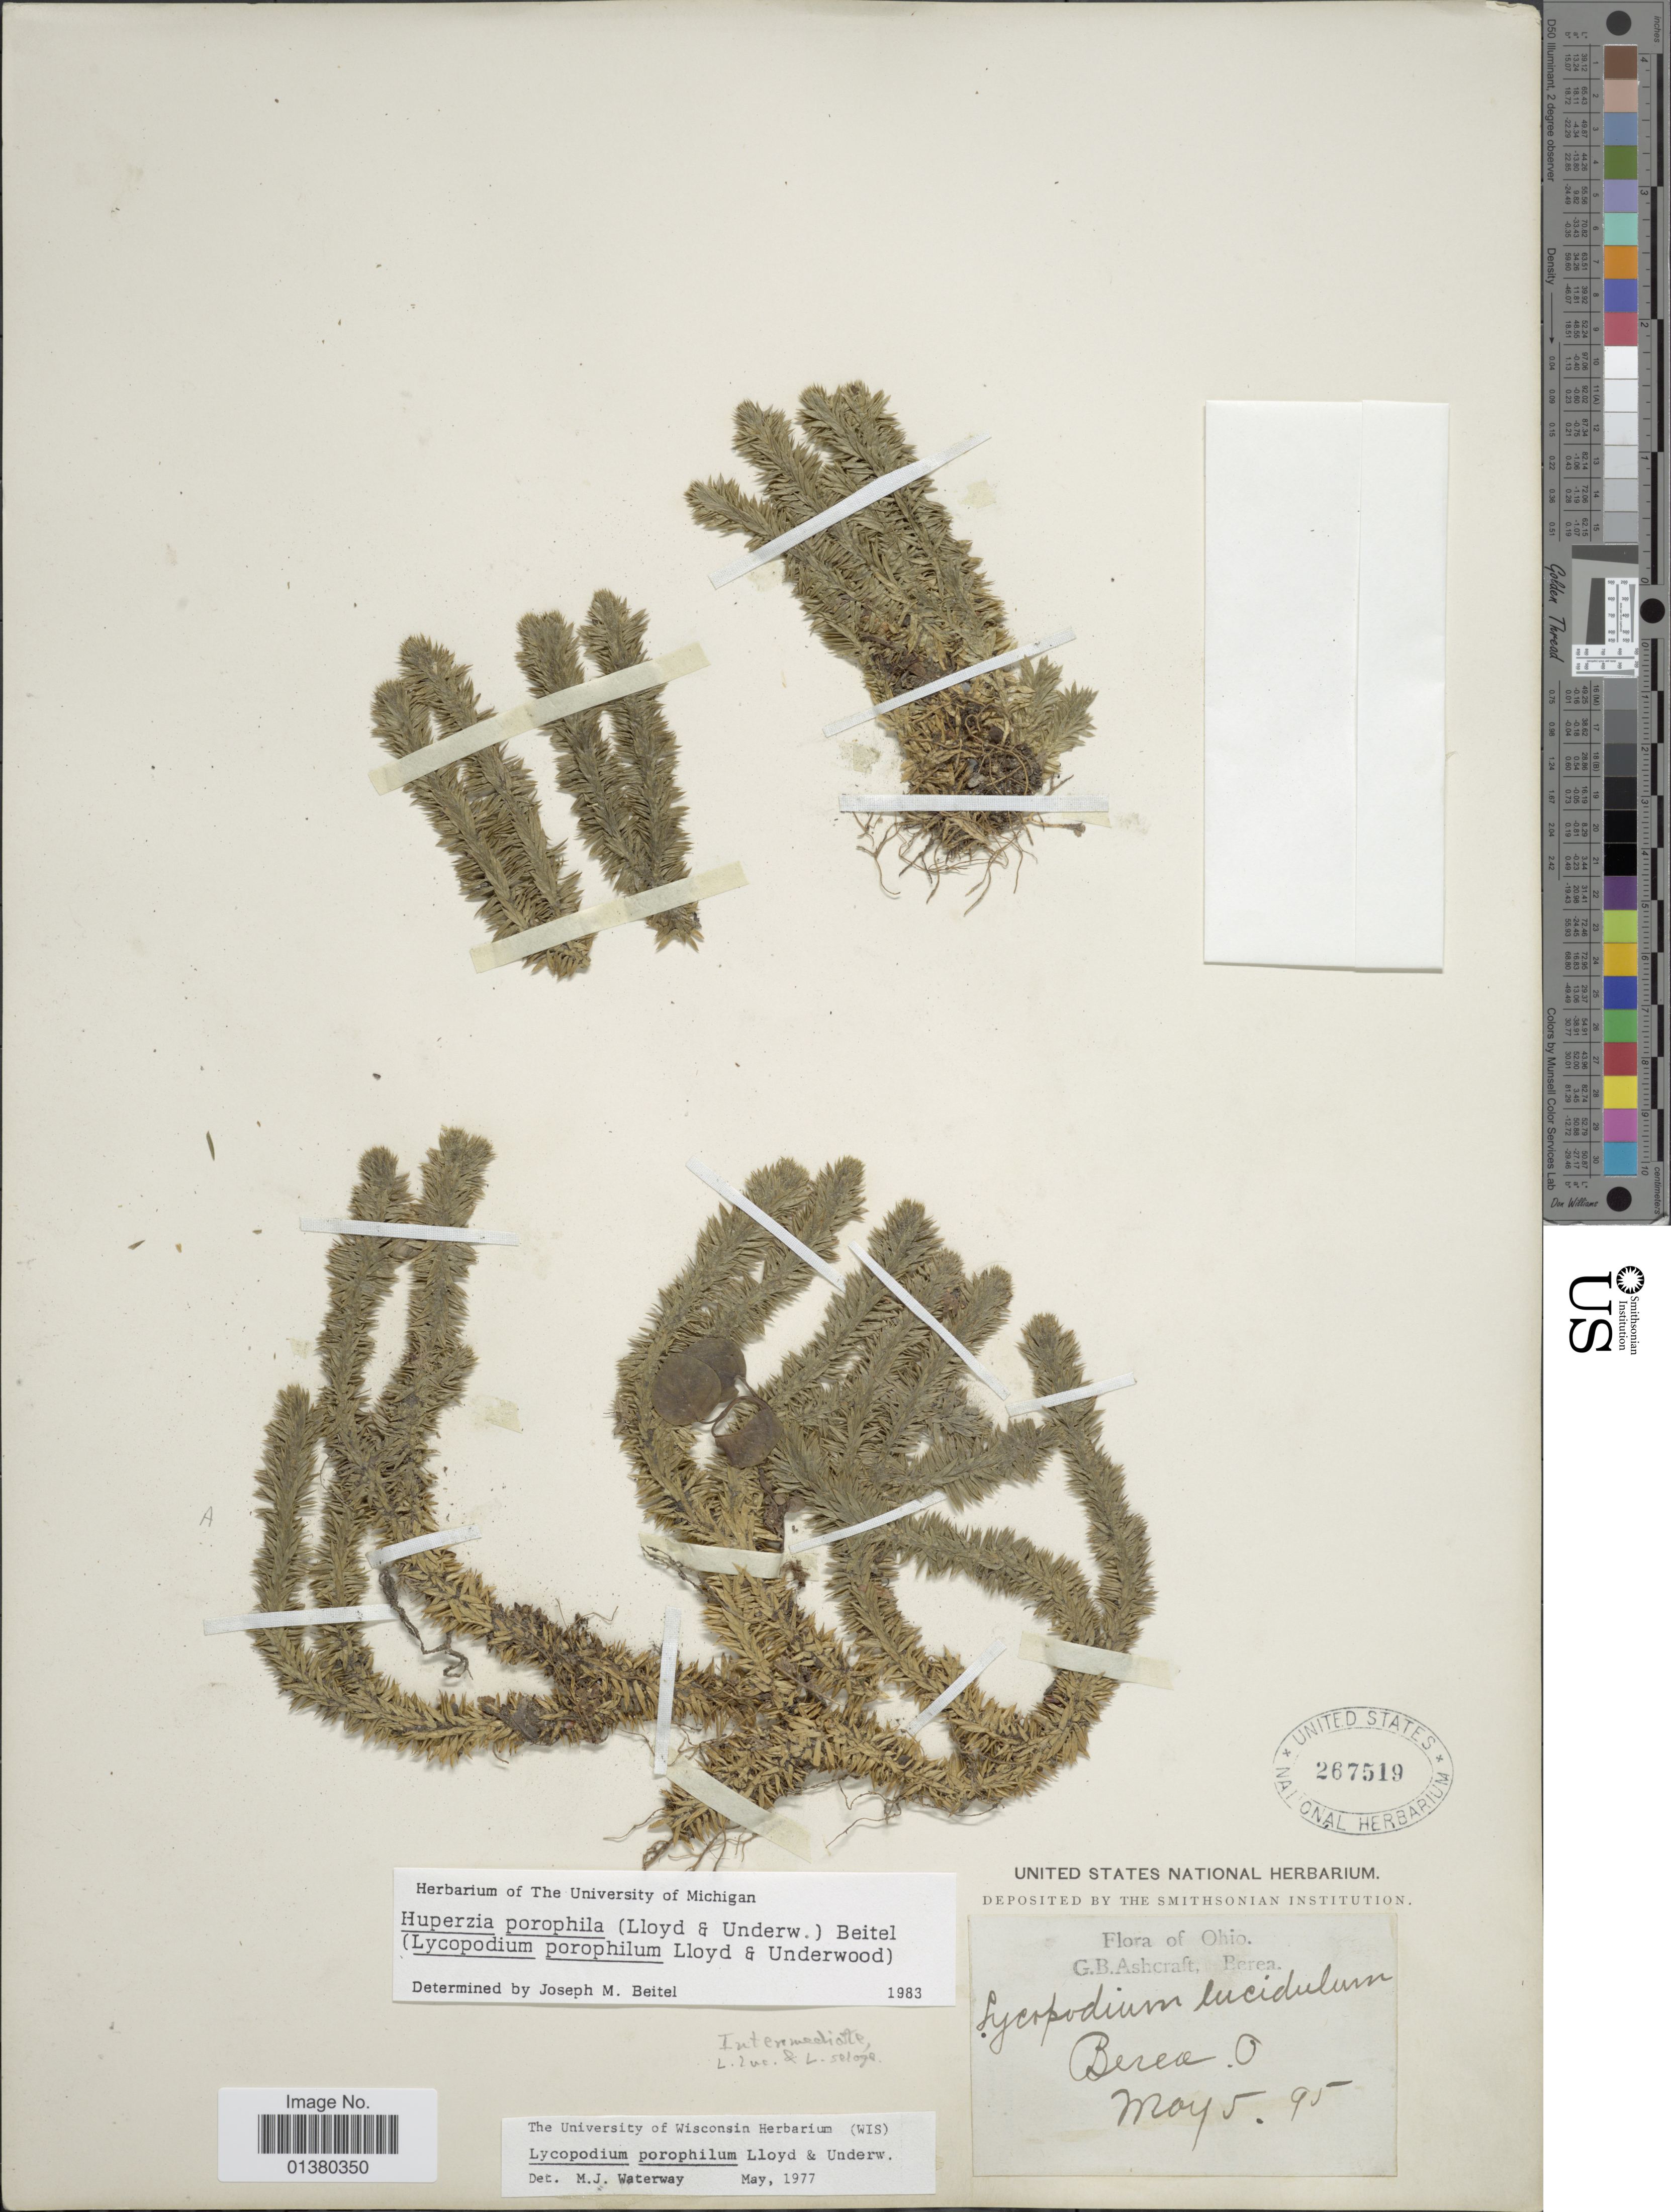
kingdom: Plantae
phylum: Tracheophyta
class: Lycopodiopsida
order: Lycopodiales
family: Lycopodiaceae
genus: Huperzia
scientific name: Huperzia porophila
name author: (F.E. Lloyd & Underw.) Holub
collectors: G. Ashcroft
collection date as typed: Transcribed d/m/y: 5/5/95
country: United States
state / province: Ohio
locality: Berea O.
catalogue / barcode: US 267519